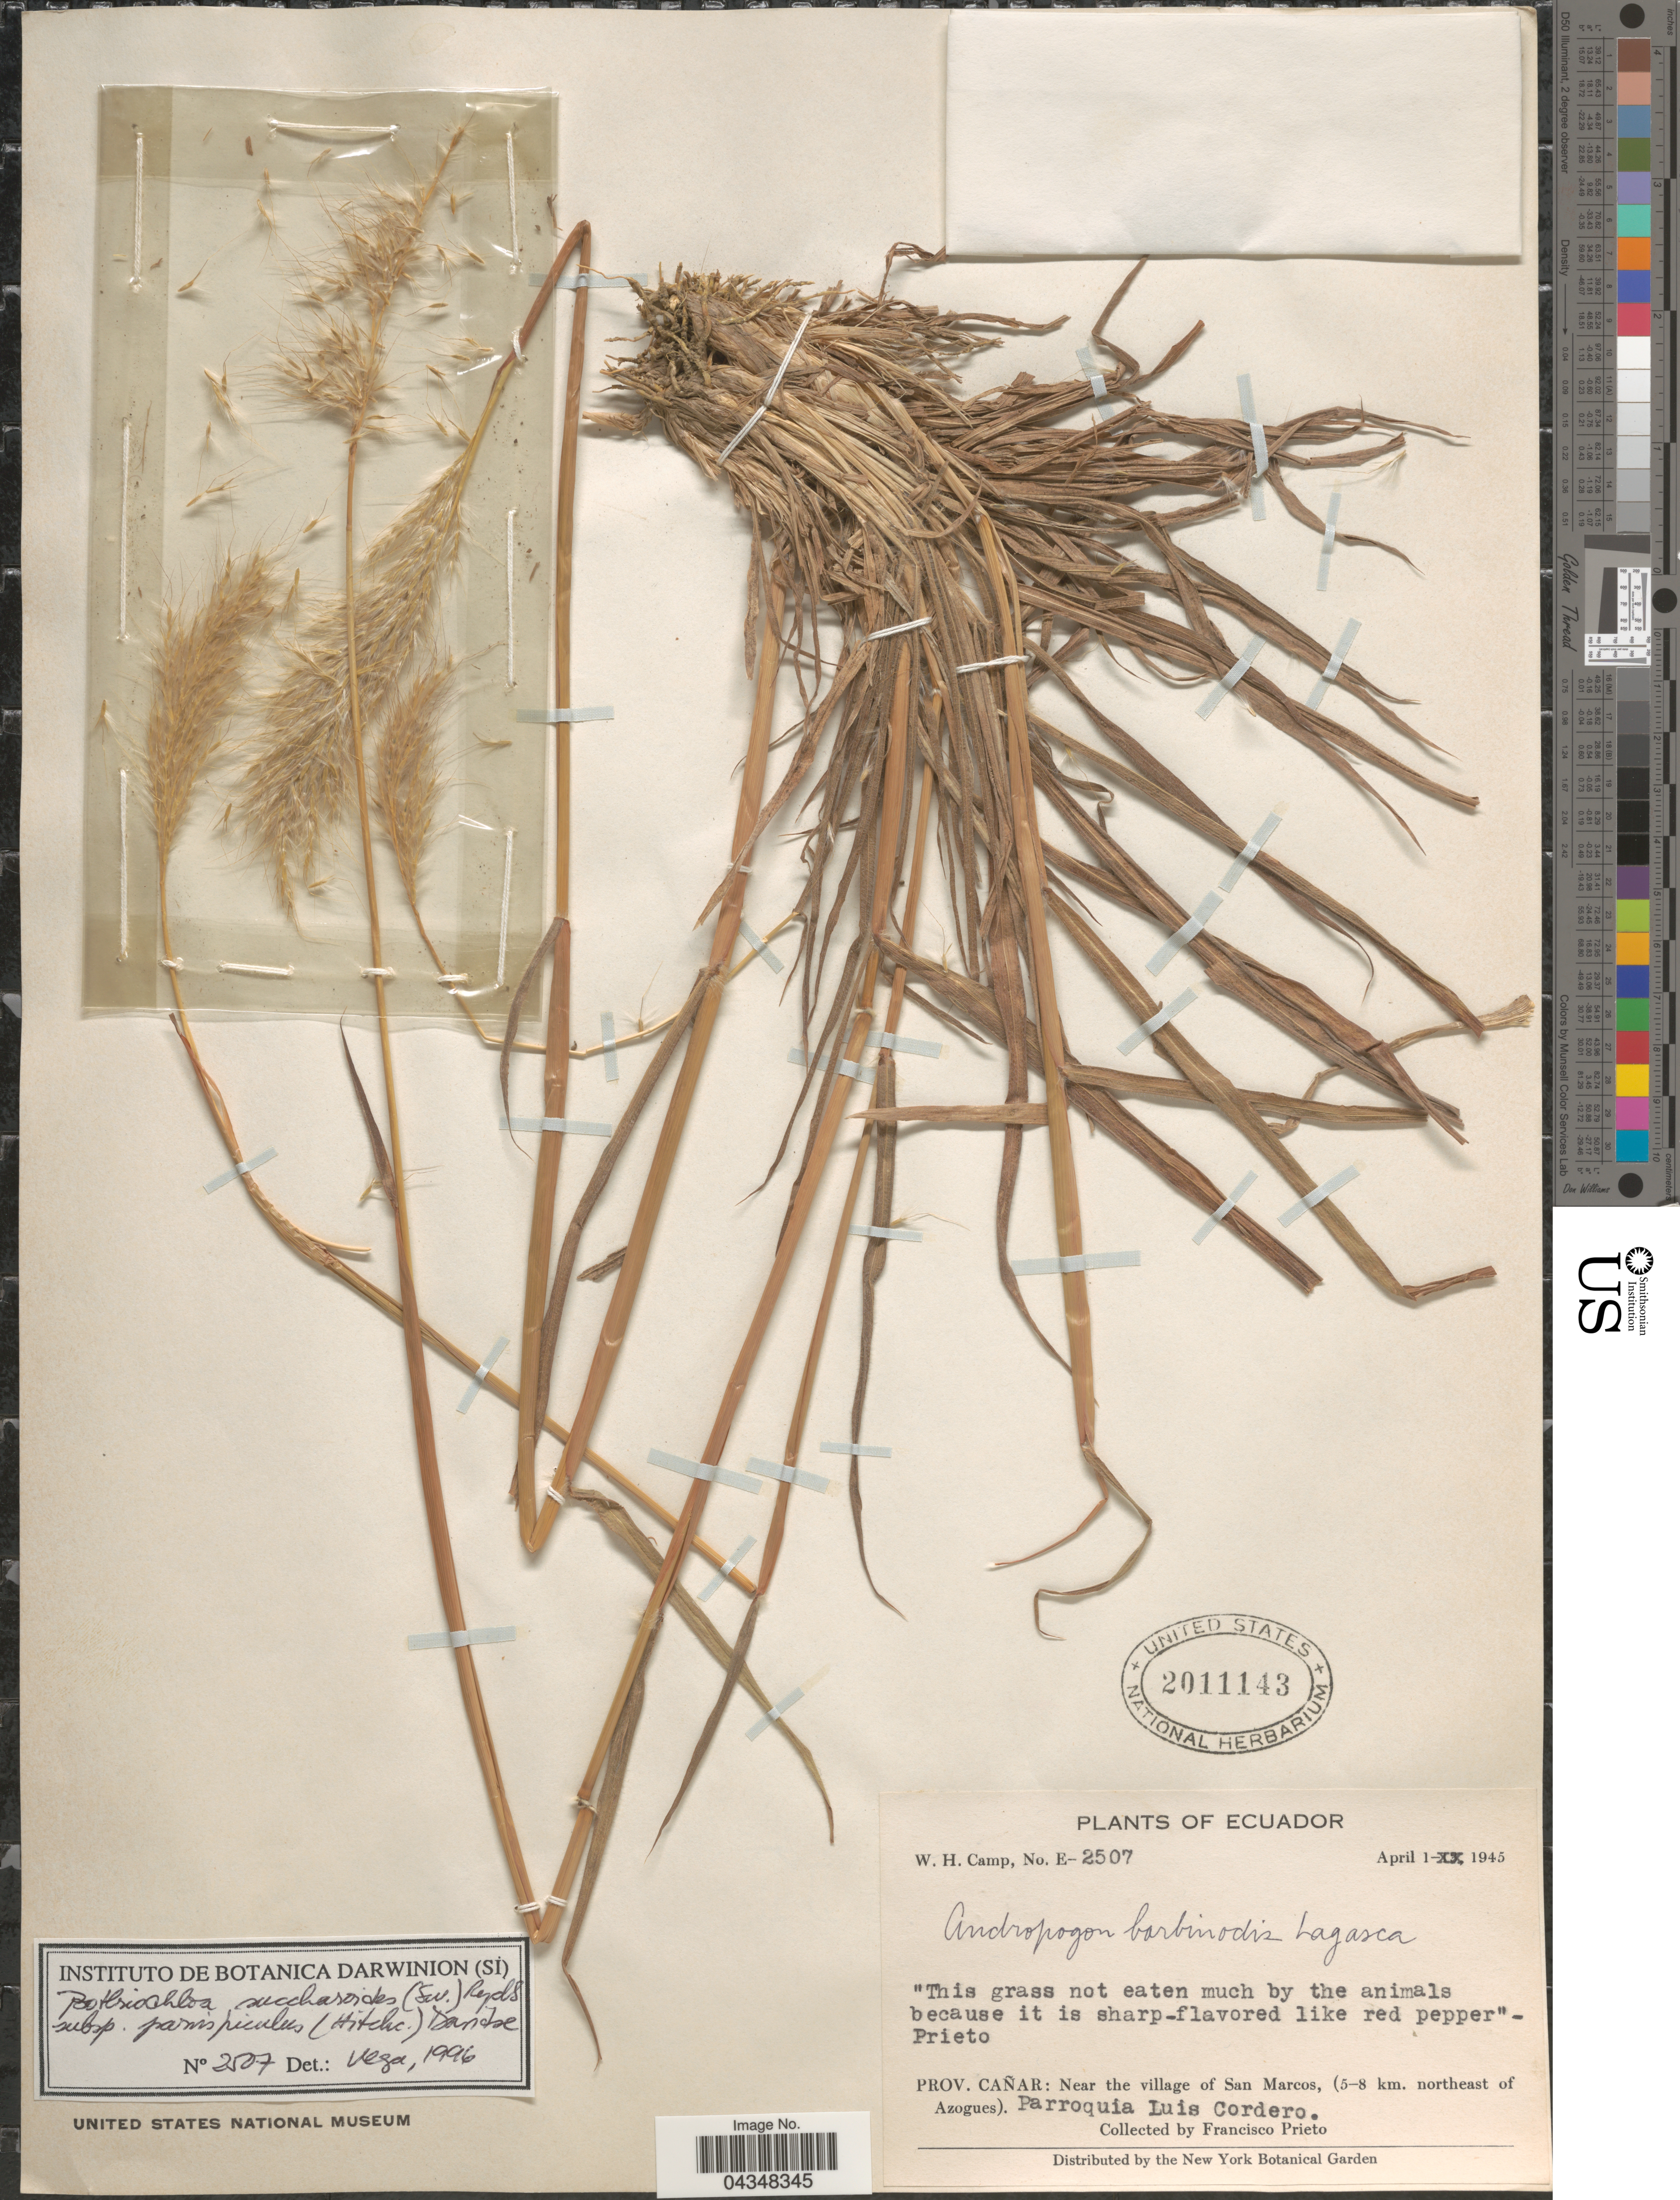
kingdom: Plantae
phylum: Tracheophyta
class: Liliopsida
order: Poales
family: Poaceae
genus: Bothriochloa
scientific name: Bothriochloa saccharoides var. parvispicula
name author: (Hitchc.) Tovar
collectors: F. Prieto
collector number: E-2507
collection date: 1945-04-01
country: Ecuador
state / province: Cañar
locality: Near the village of San Marcos, (5-8 km. northeast of Azogues). Parroquia Luis Cordero.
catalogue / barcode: US 2011143